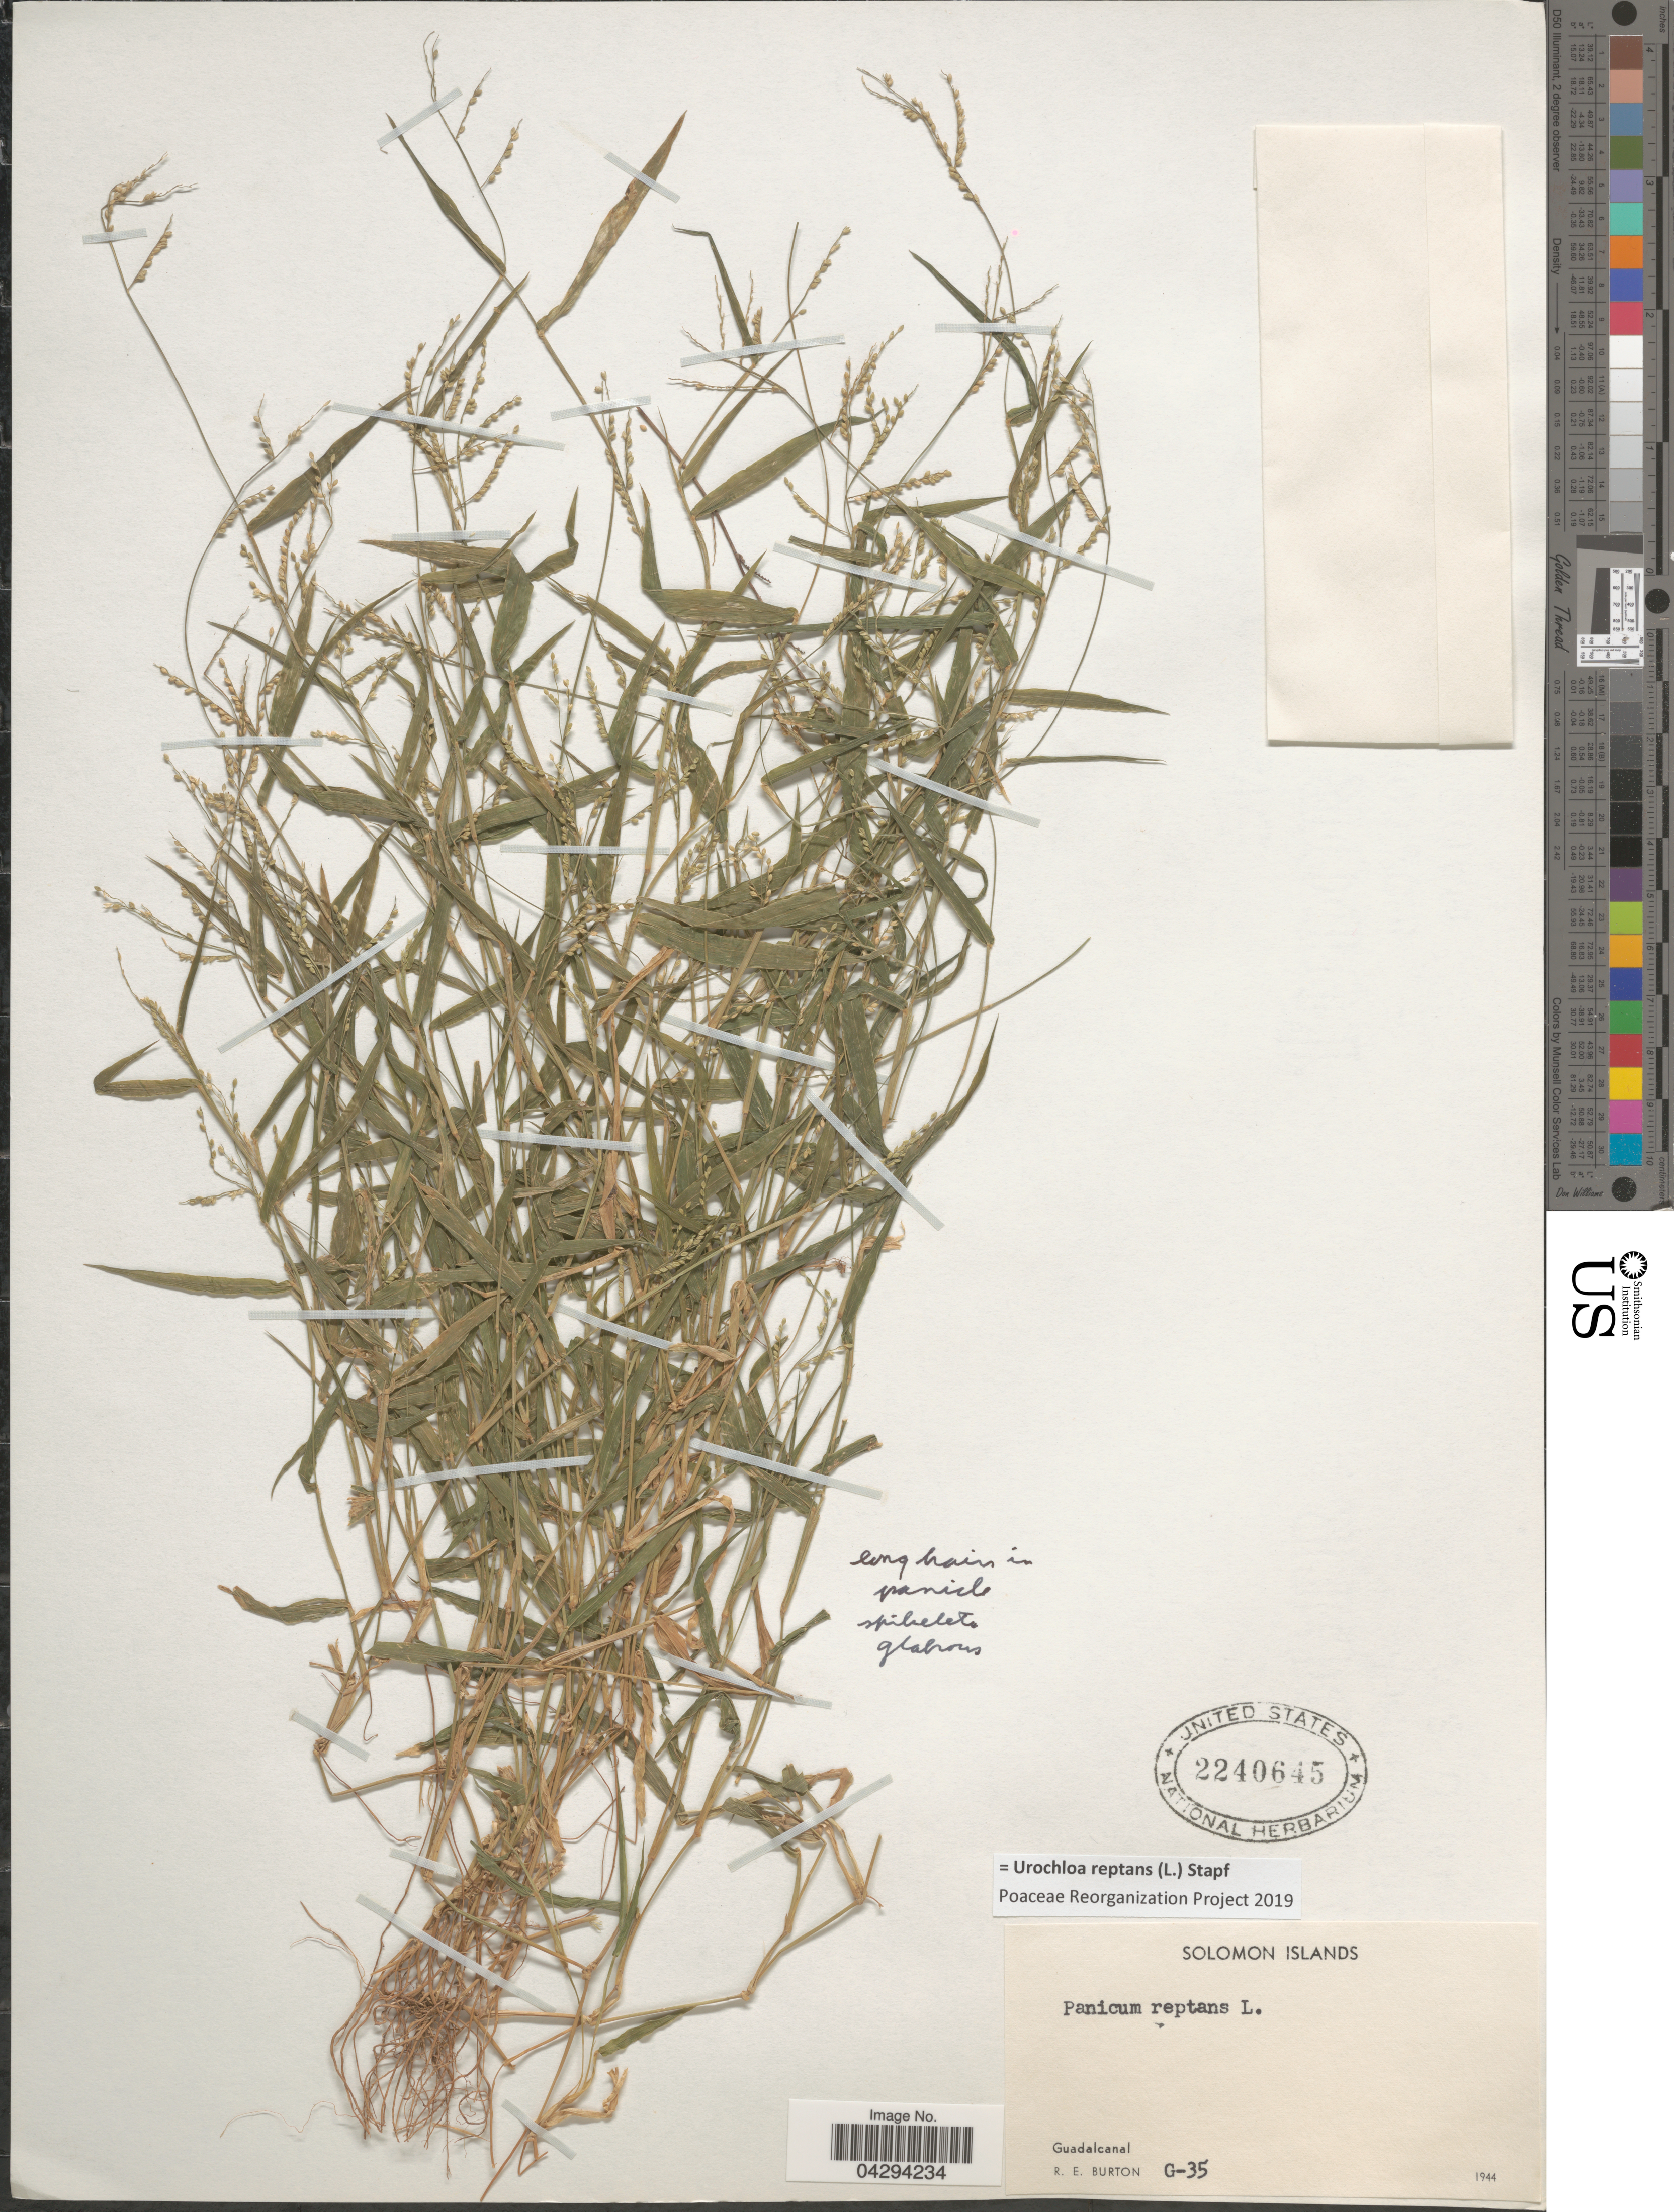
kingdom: Plantae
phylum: Tracheophyta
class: Liliopsida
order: Poales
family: Poaceae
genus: Urochloa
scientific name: Urochloa reptans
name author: (L.) Stapf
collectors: R. Burton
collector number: G-35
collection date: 1944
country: Solomon Islands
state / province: Solomon Islands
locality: Guadalcanal.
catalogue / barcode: US 2240645